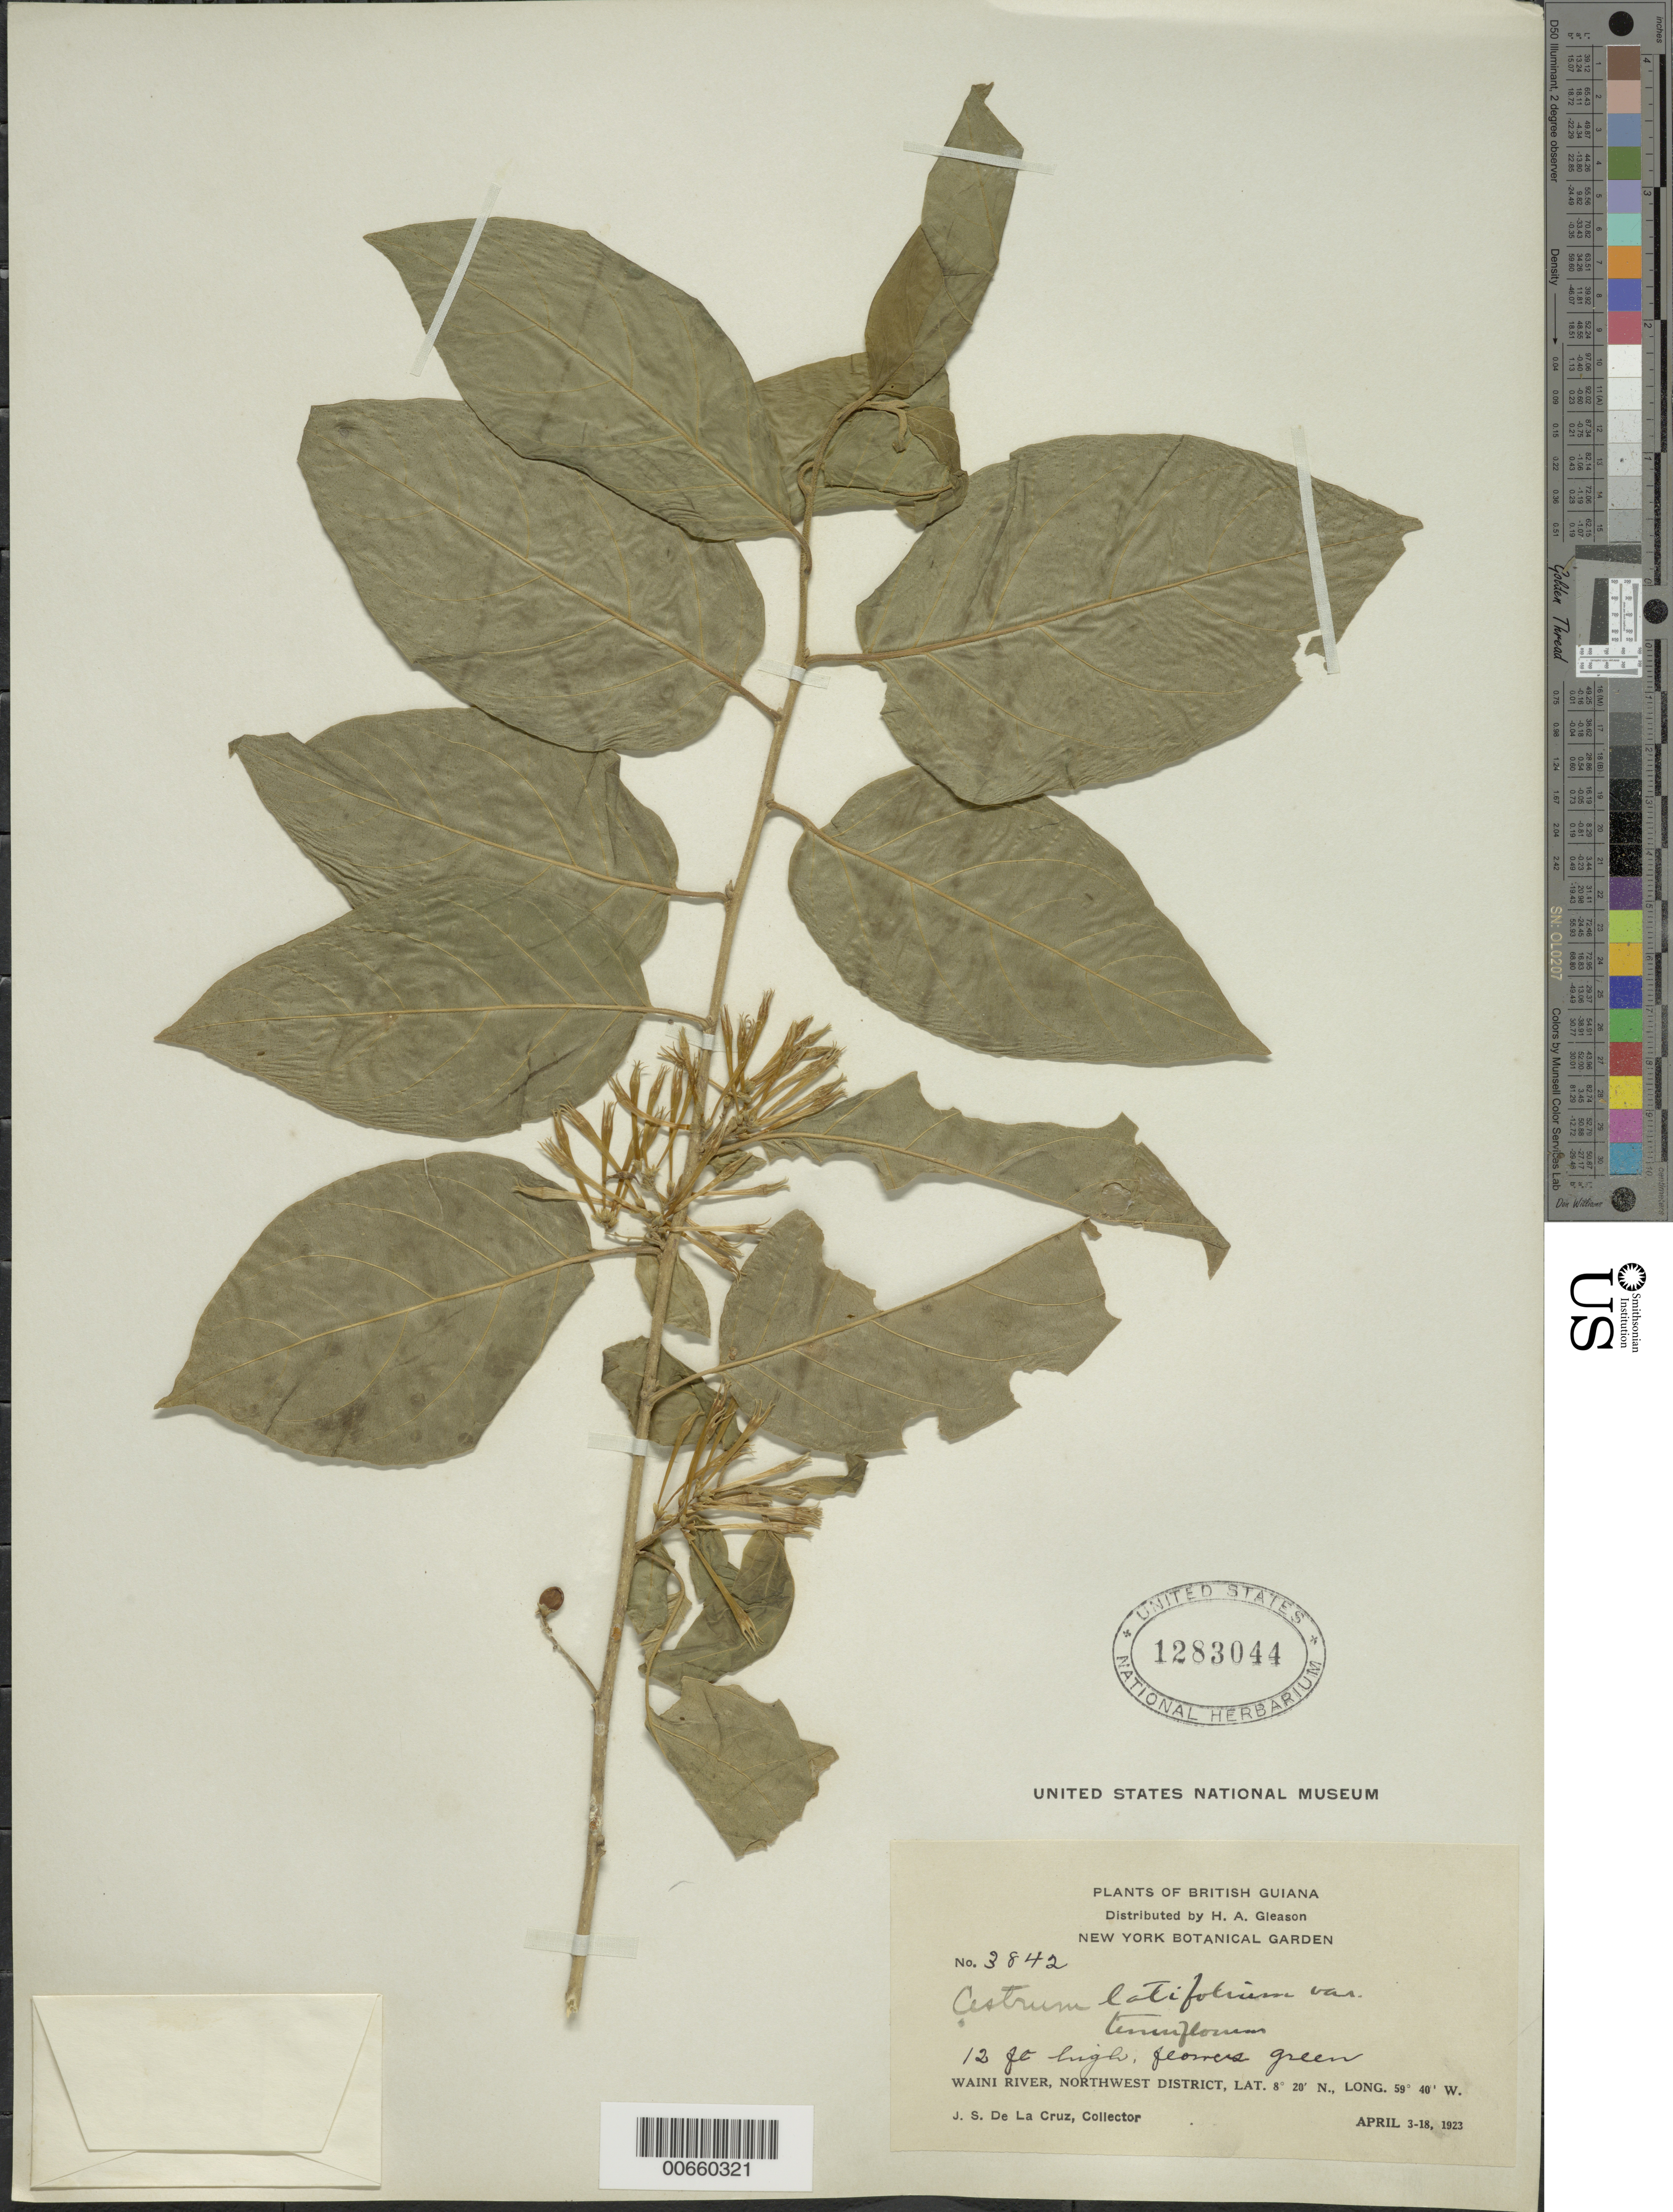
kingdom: Plantae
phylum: Tracheophyta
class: Magnoliopsida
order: Solanales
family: Solanaceae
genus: Cestrum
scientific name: Cestrum latifolium var. tenuiflorum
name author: (Kunth) O.E. Schulz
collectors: J. S. de la Cruz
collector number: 3842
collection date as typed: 3-Apr-23 to 18-Apr-23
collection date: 1923-04-03/1923-04-18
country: Guyana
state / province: Barima-Waini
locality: Waini R., NW District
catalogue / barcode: US 1283044